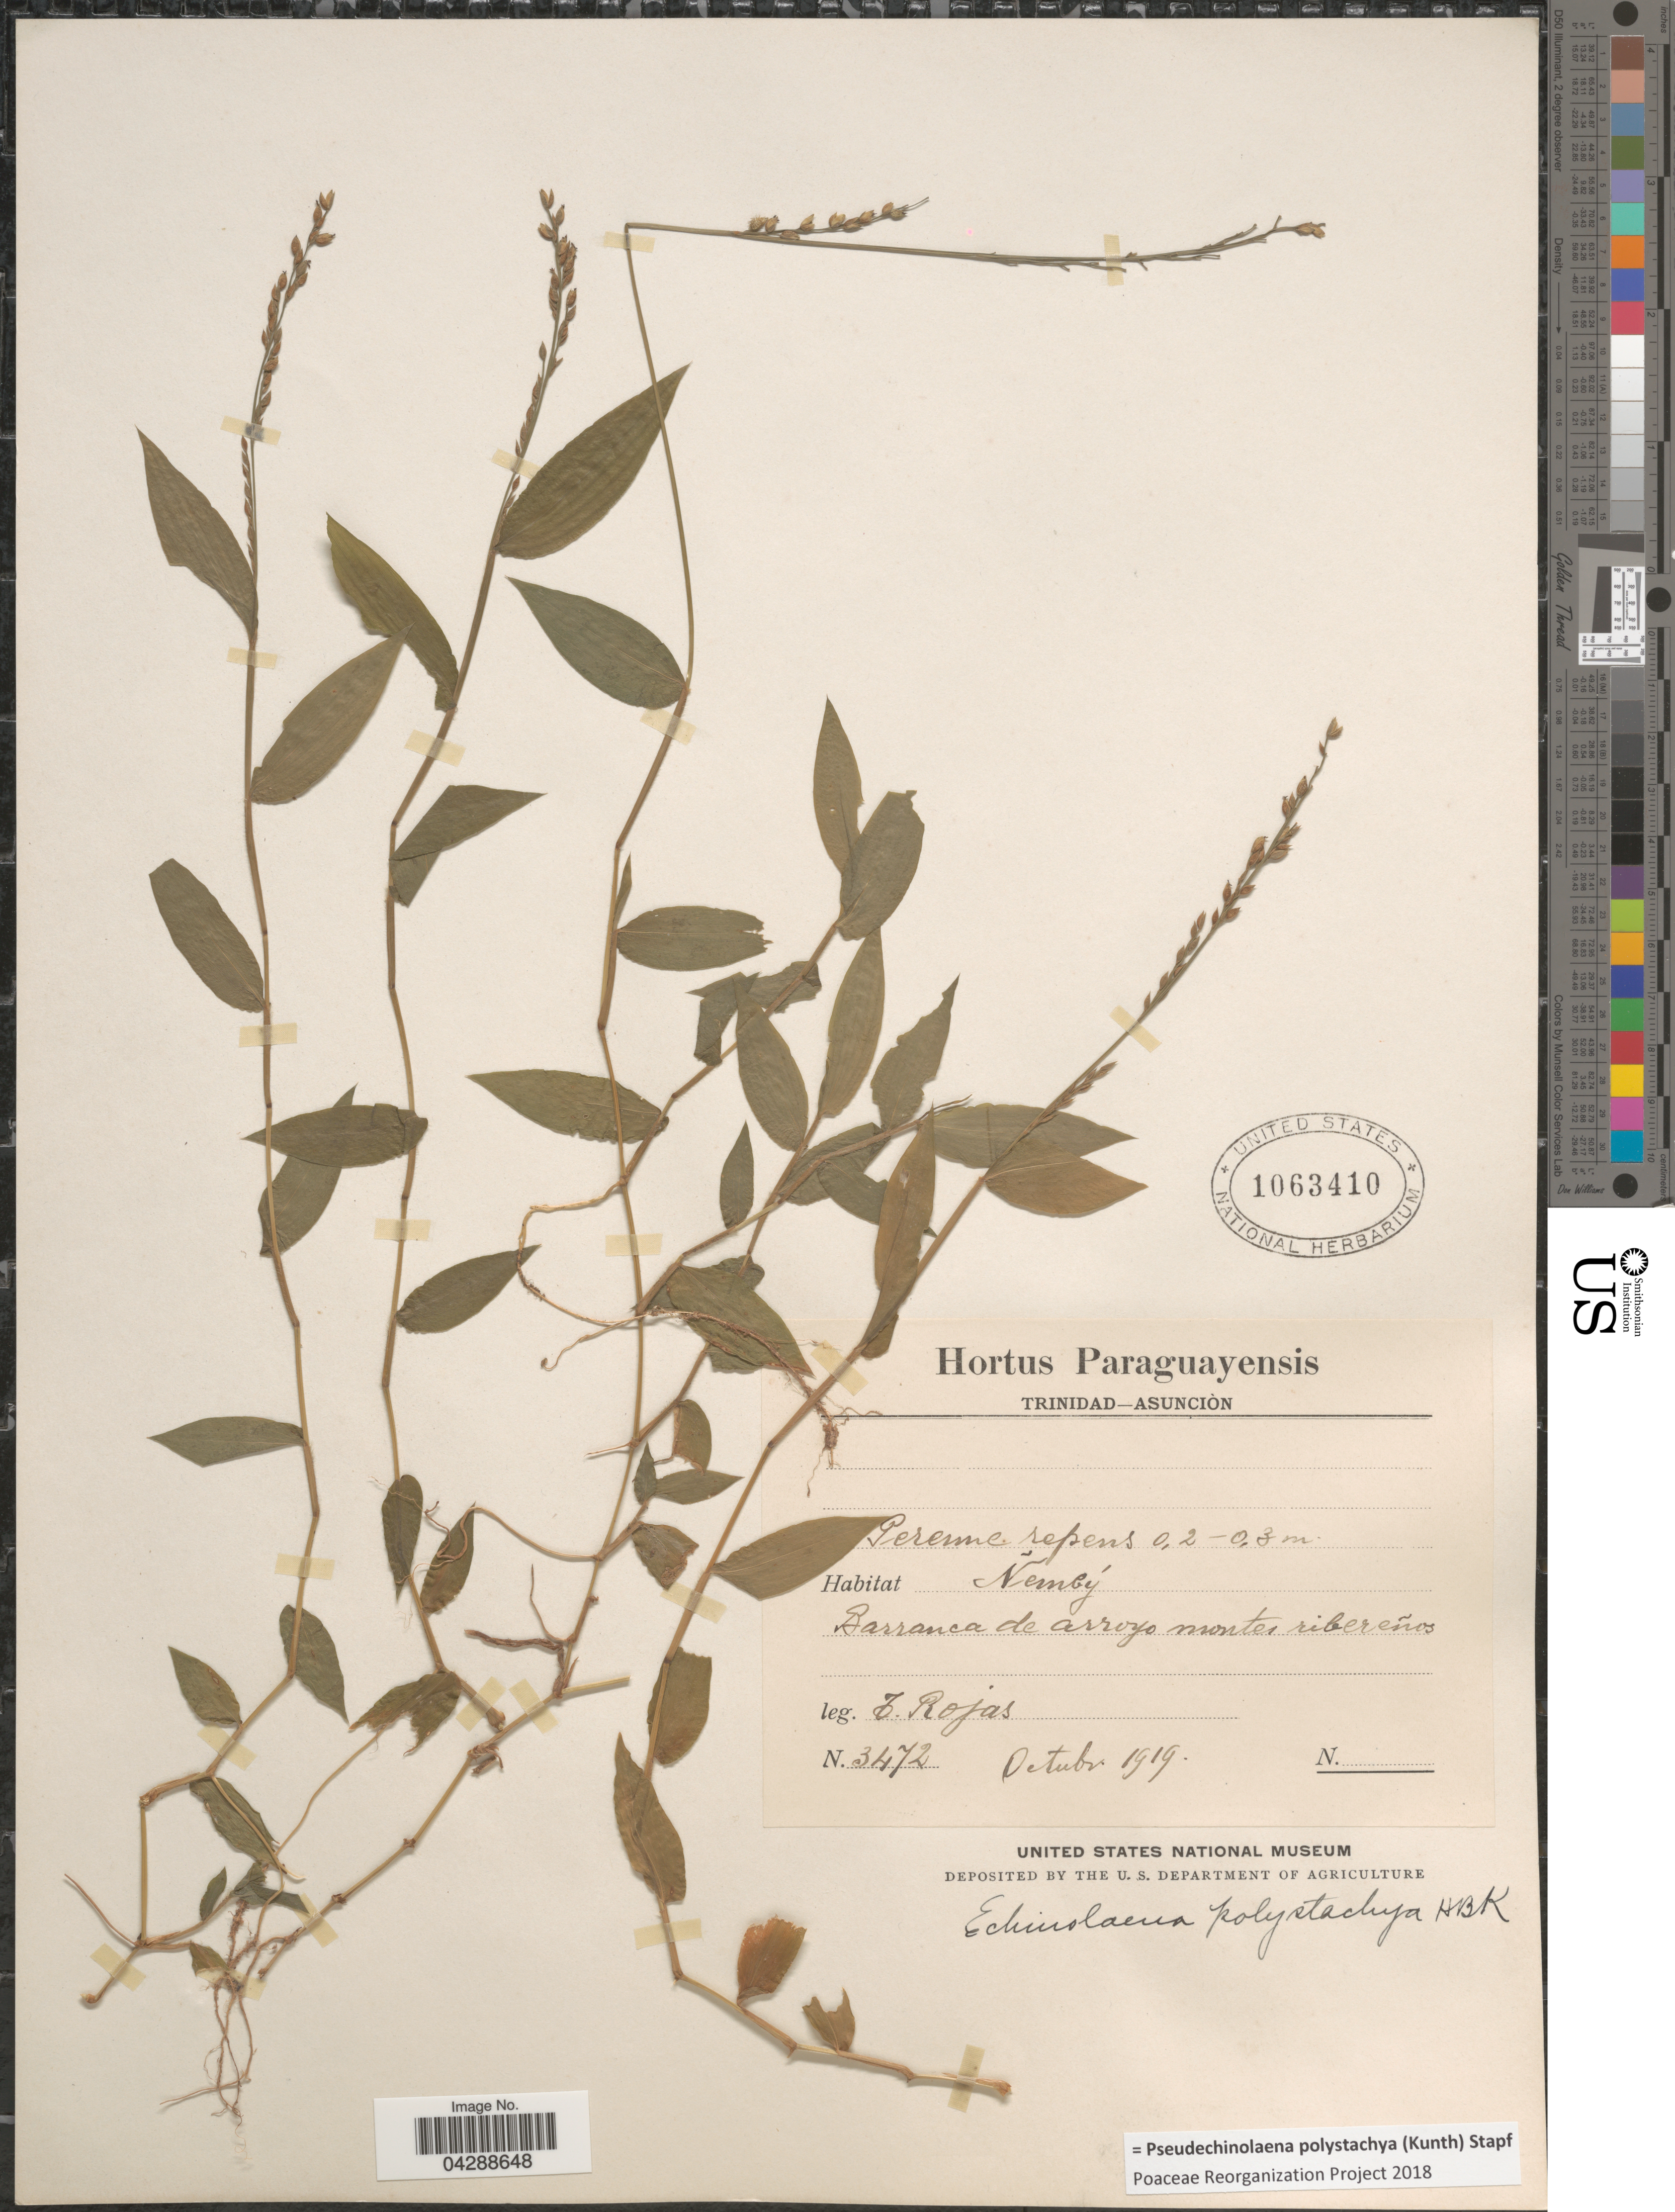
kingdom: Plantae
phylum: Tracheophyta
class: Liliopsida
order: Poales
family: Poaceae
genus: Pseudechinolaena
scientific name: Pseudechinolaena polystachya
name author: (Kunth) Stapf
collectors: T. Rojas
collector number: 3472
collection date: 1919-10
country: Paraguay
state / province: Asuncion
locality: Nembý. Barranca de arroyo montes ribereños.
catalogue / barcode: US 1063410